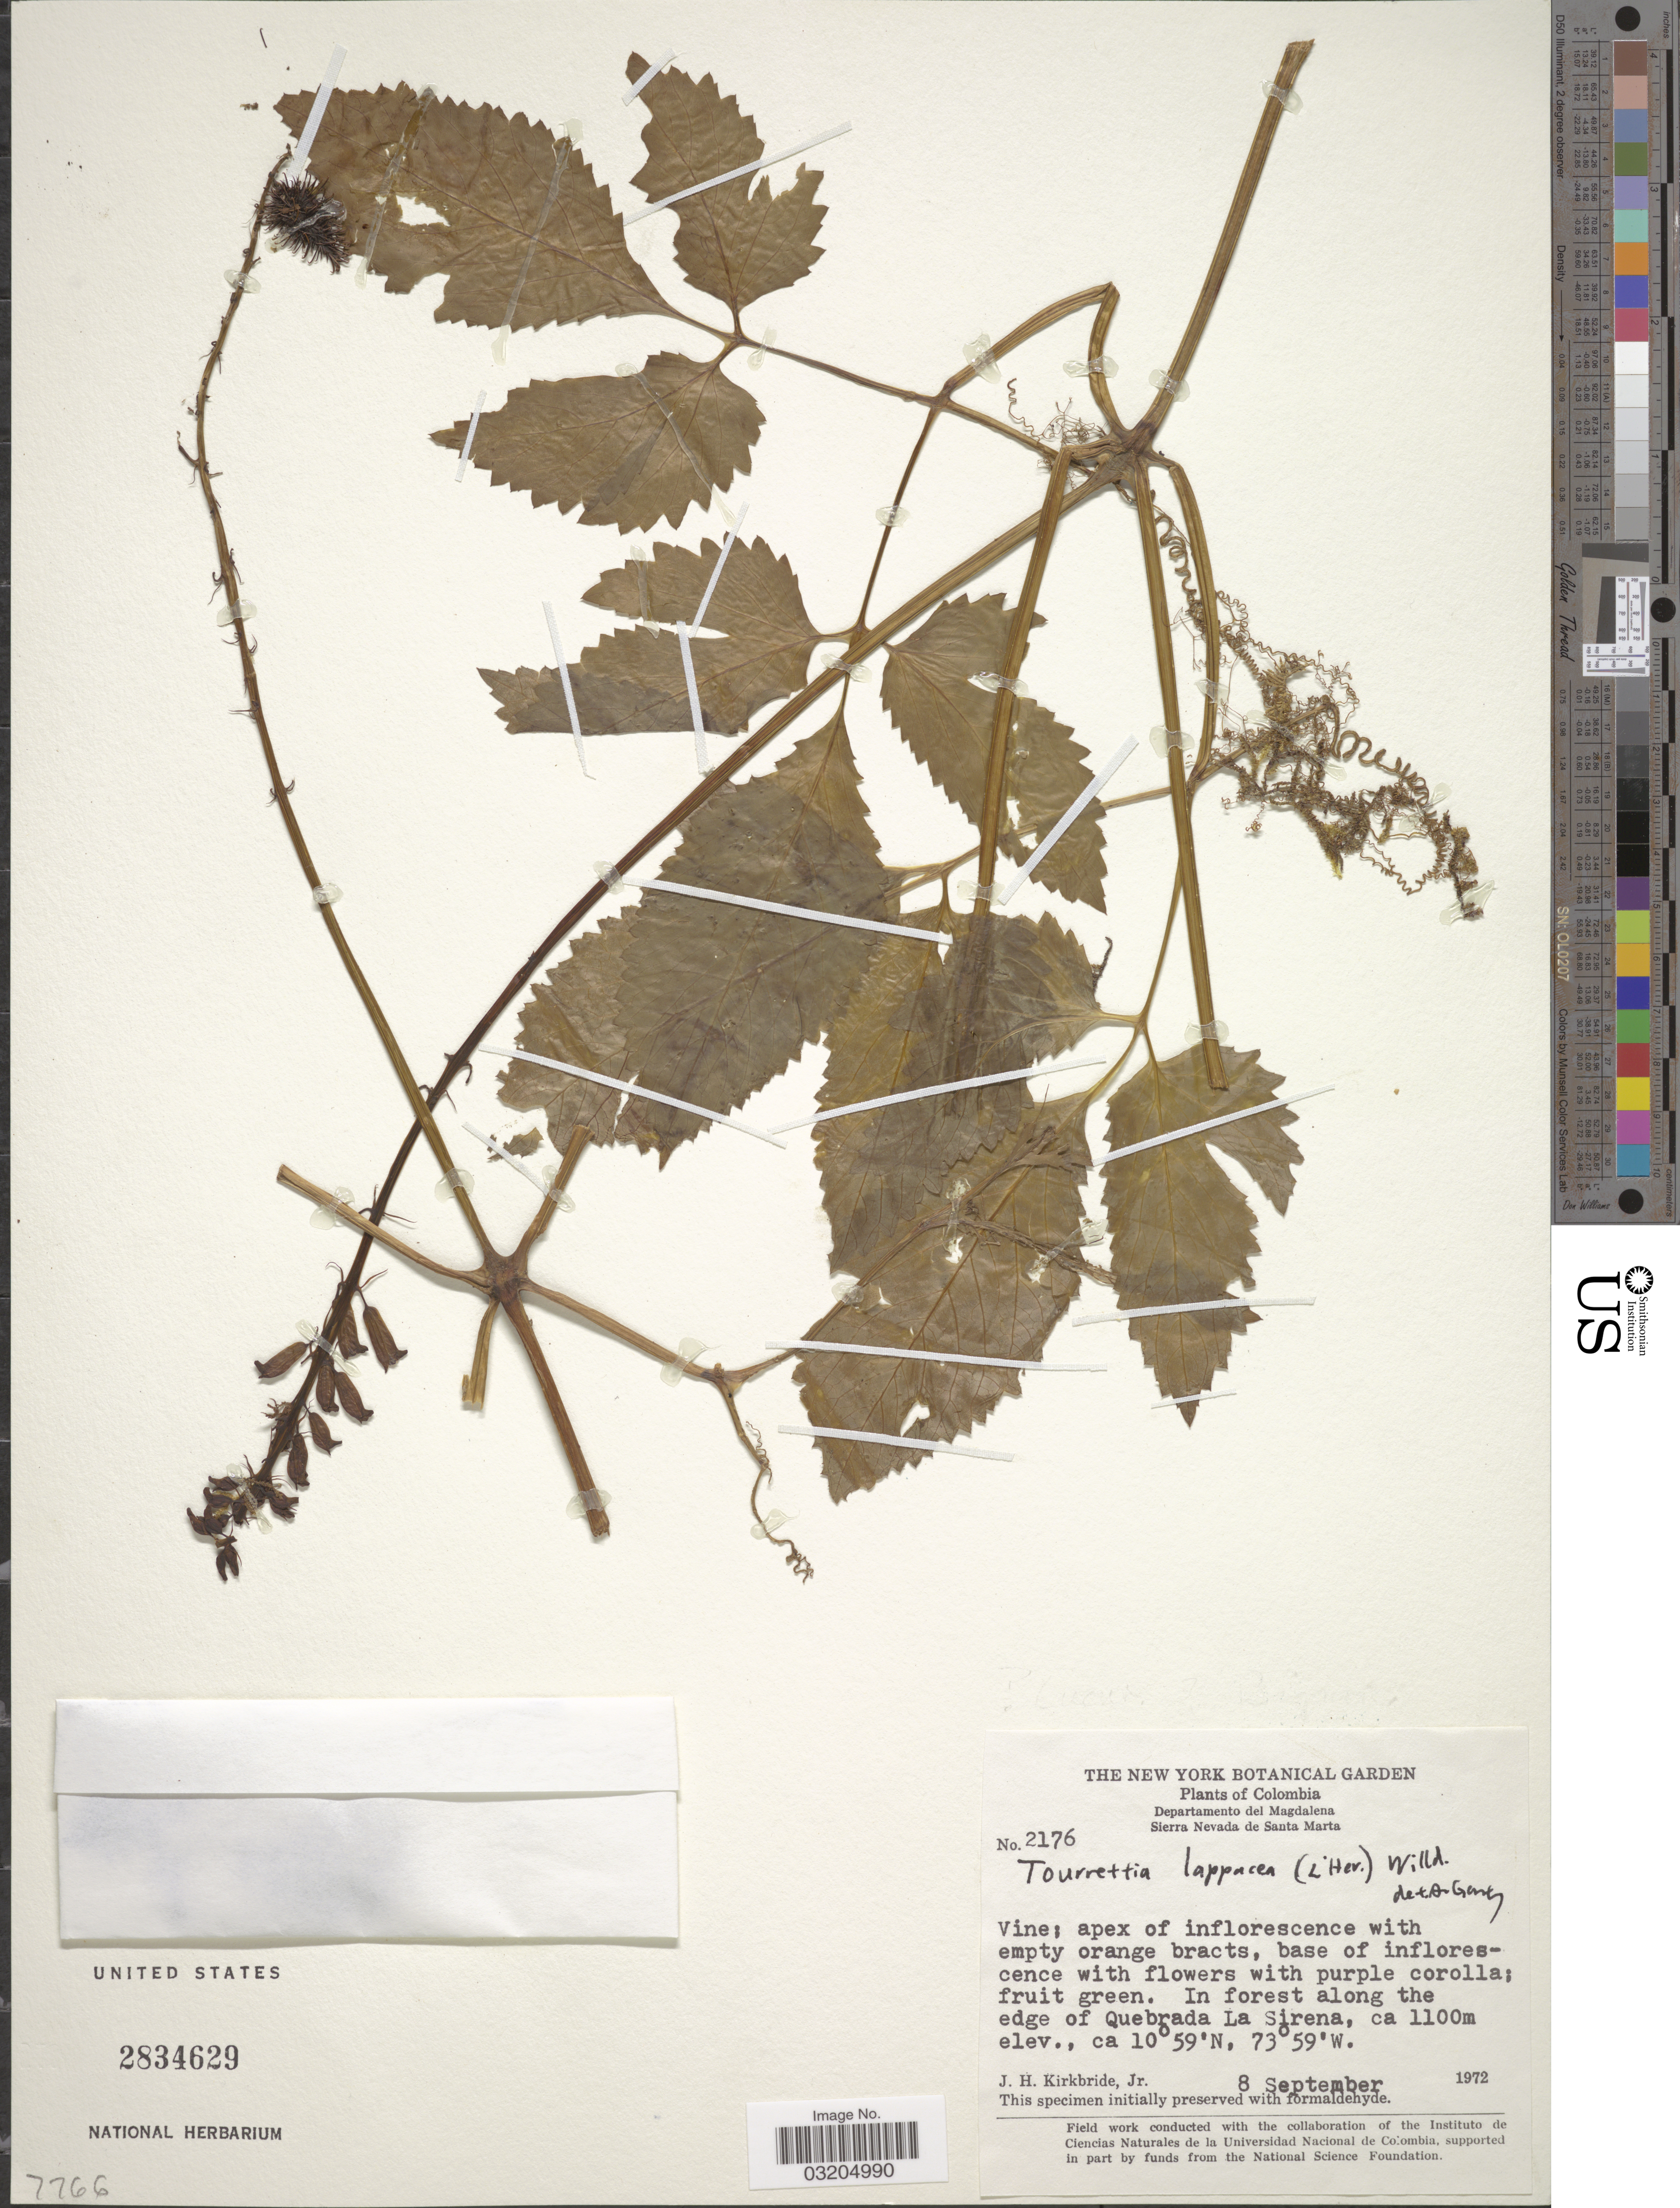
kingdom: Plantae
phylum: Tracheophyta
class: Magnoliopsida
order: Lamiales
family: Bignoniaceae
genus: Tourrettia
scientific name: Tourrettia lappacea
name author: (L'Hér.) Willd.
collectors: J. H. Kirkbride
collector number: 2176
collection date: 1972-09-08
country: Colombia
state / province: Magdalena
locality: Departamento del Magdalena, Sierra Nevada de Santa Marta. In forest along the edge of Quebrada La Sirena.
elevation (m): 1100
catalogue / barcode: US 2834629